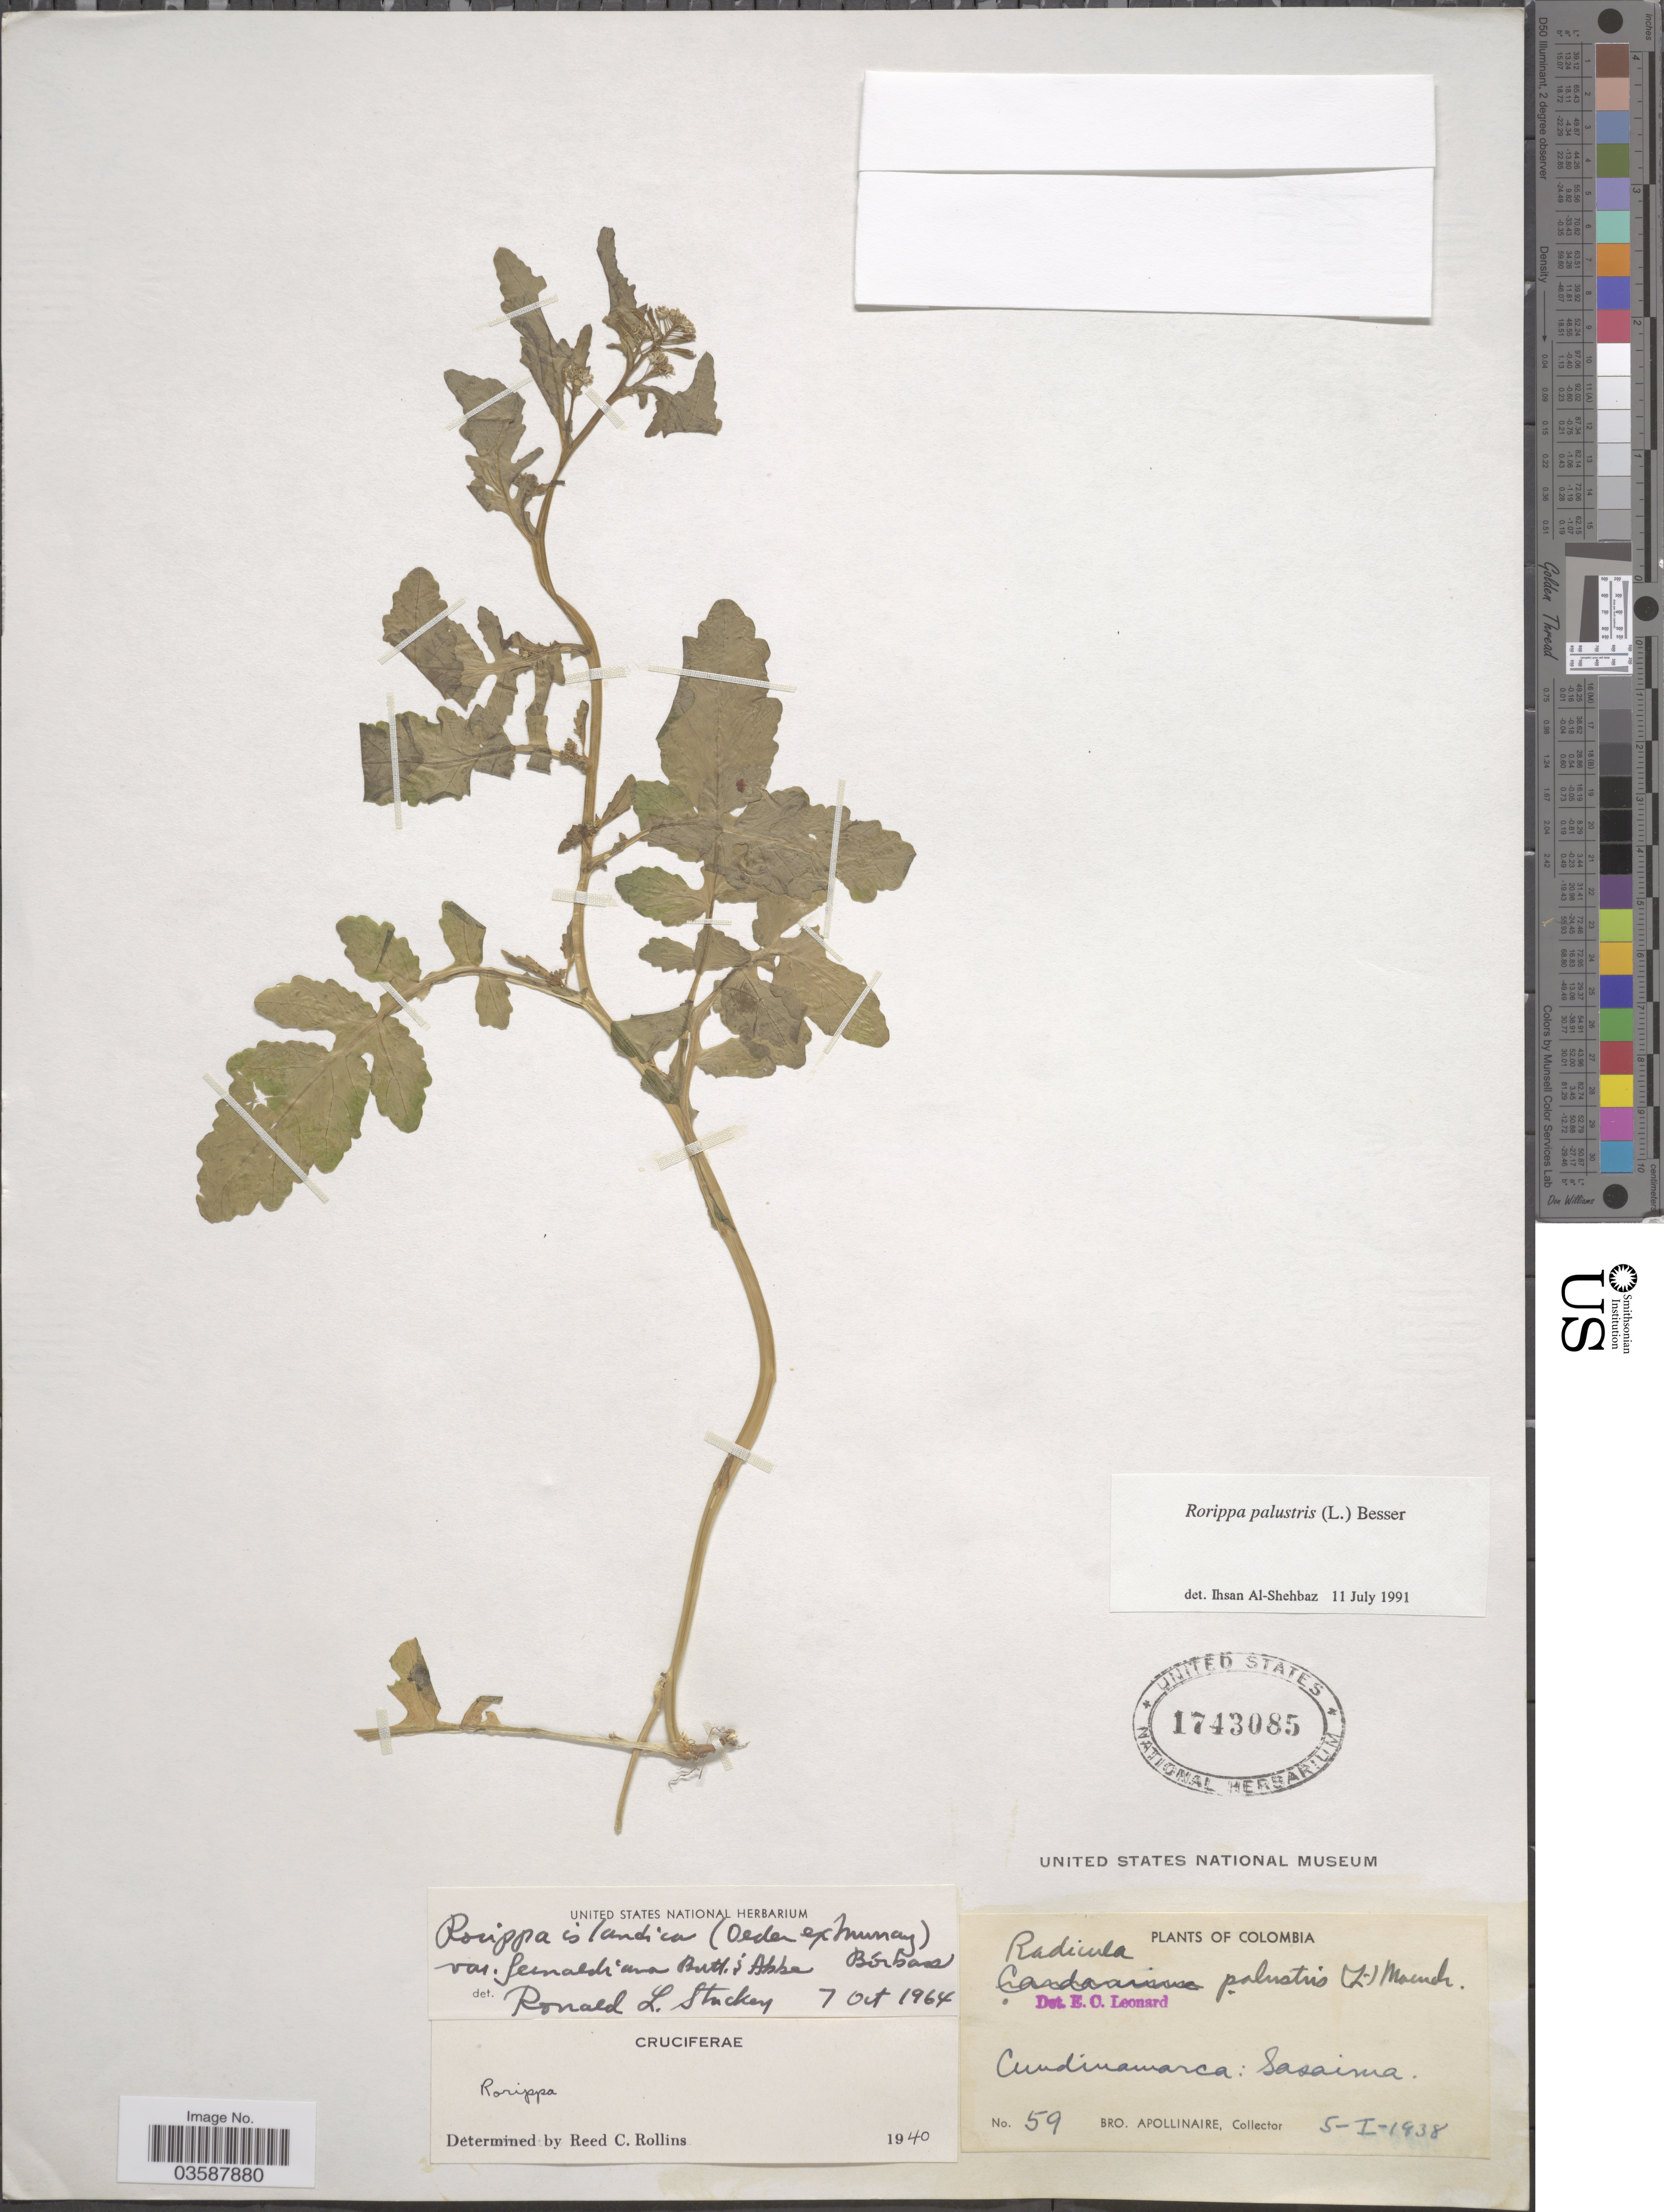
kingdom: Plantae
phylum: Tracheophyta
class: Magnoliopsida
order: Brassicales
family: Brassicaceae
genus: Rorippa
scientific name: Rorippa palustris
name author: (L.) Besser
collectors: Bro. Apollinaire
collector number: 59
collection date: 1838-01-05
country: Colombia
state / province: Cundinamarca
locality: Sasaima.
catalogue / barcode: US 1743085